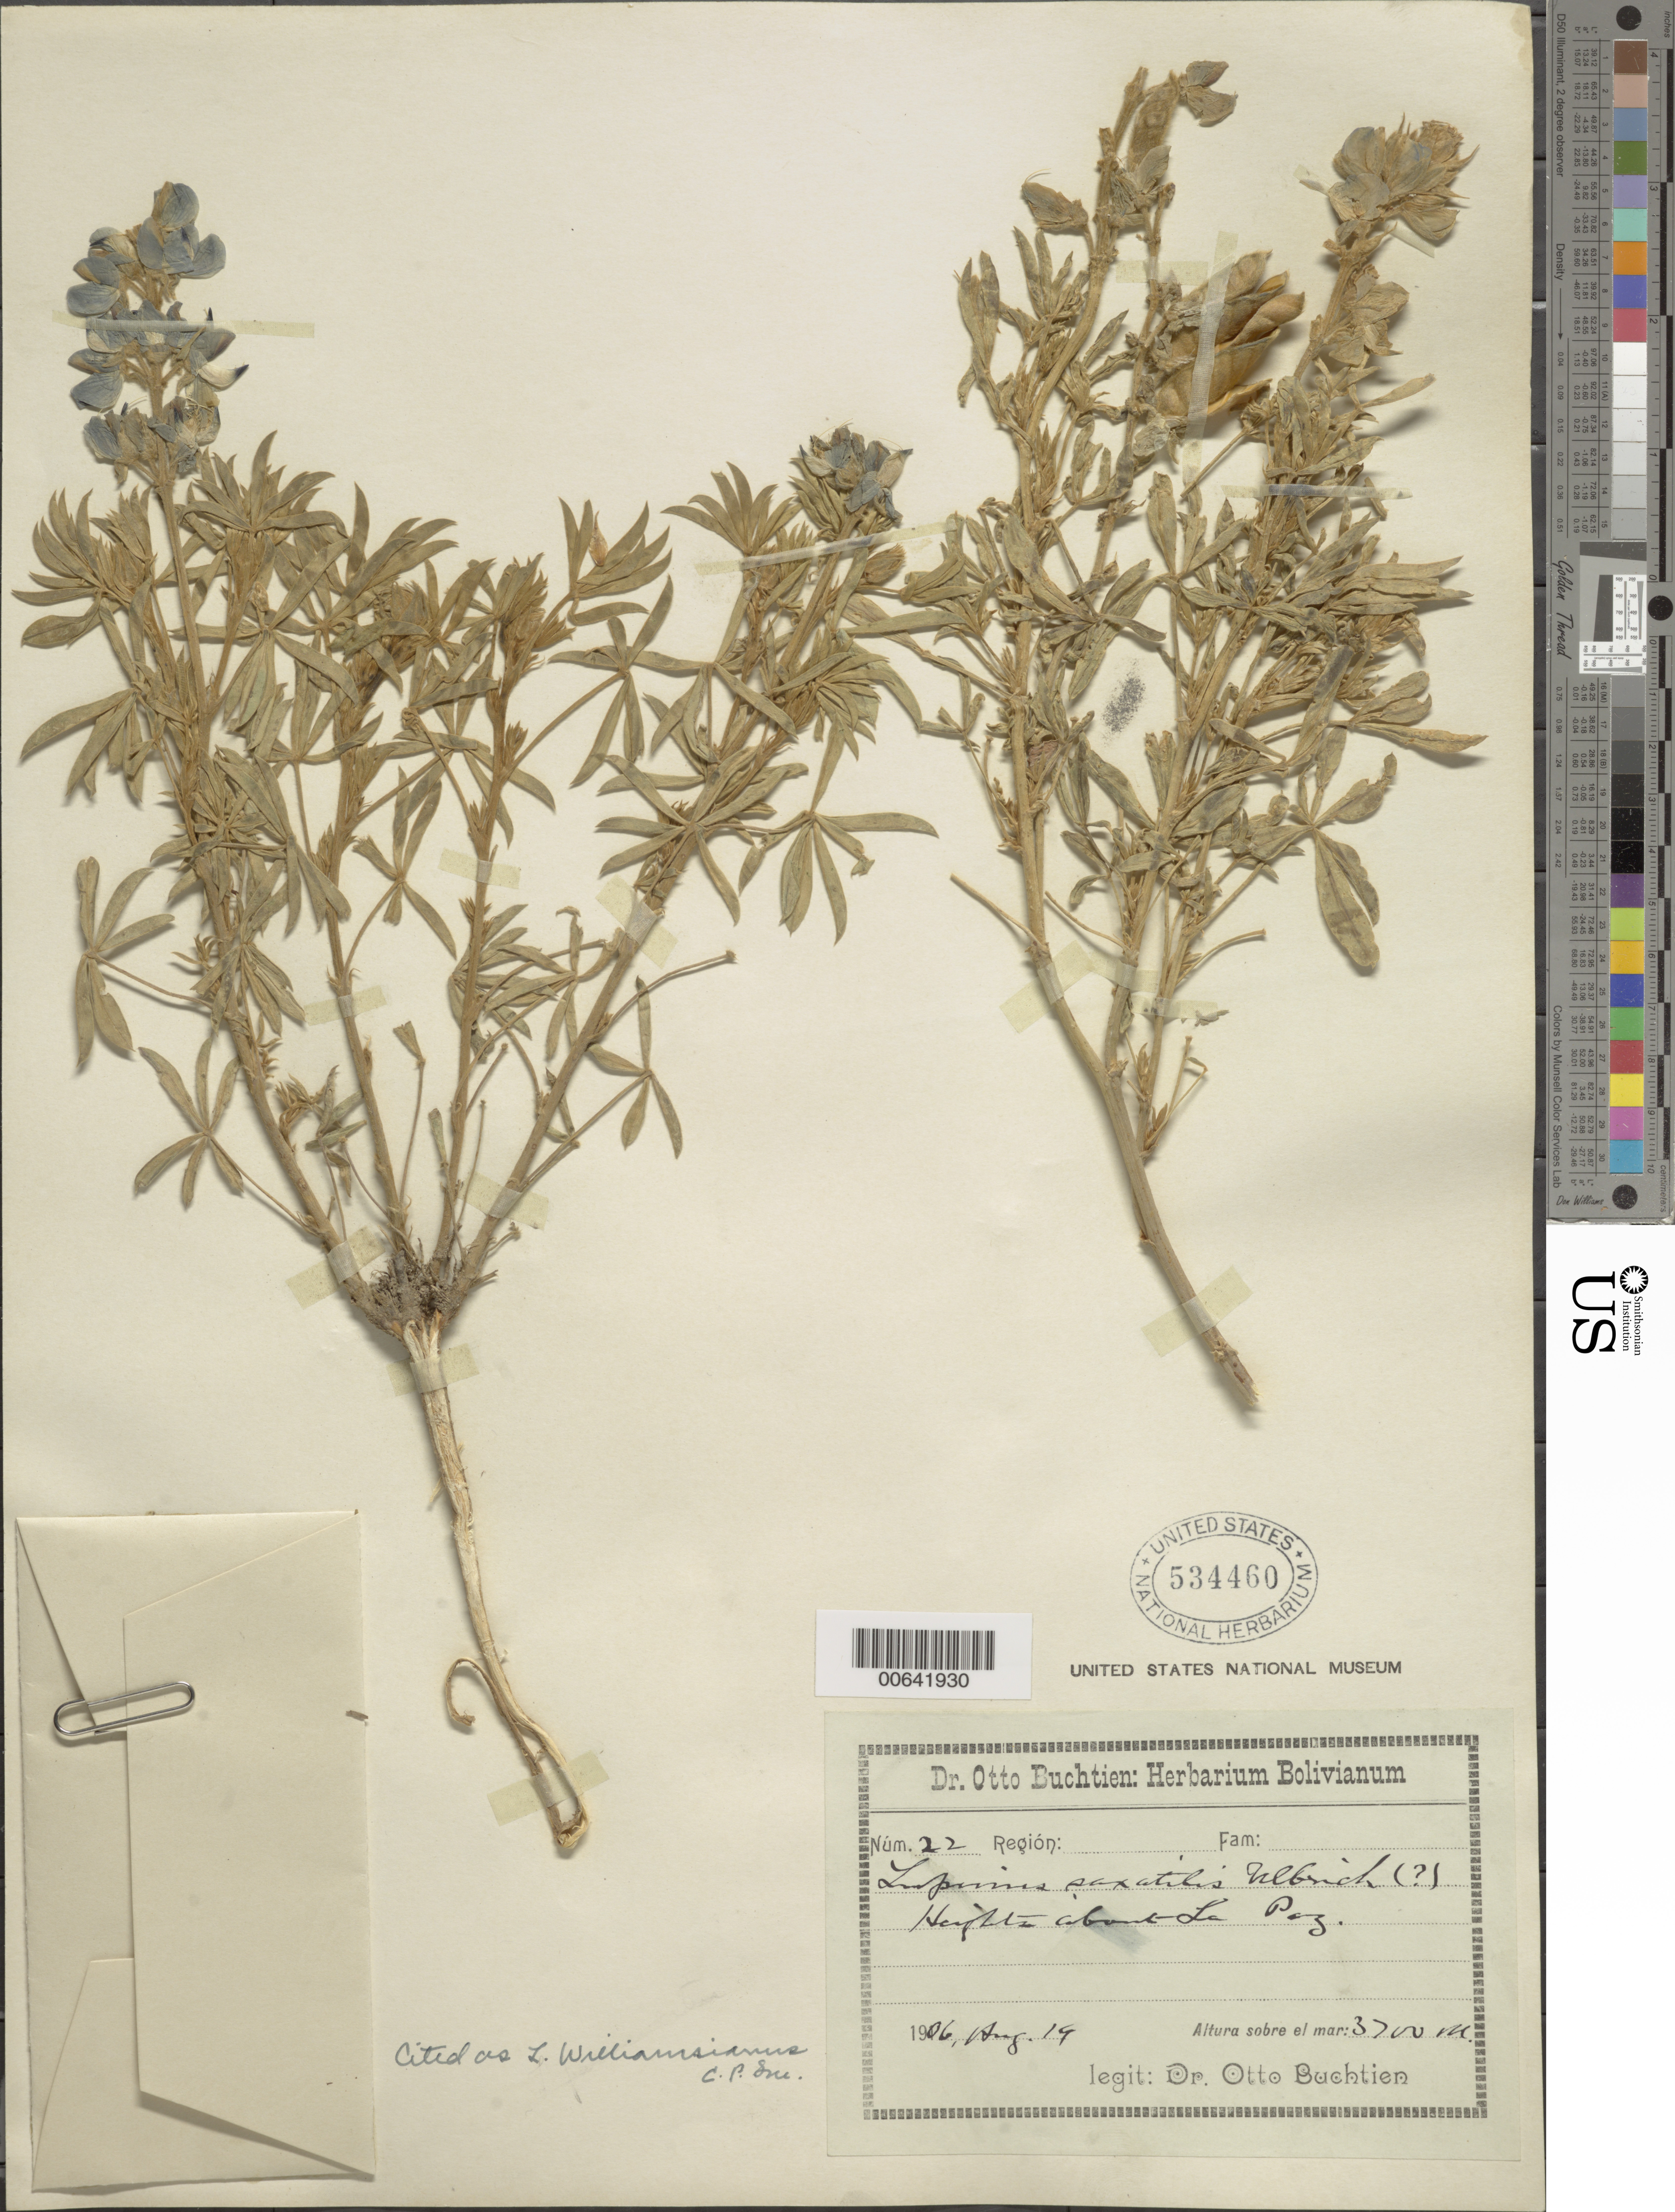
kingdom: Plantae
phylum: Tracheophyta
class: Magnoliopsida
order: Fabales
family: Fabaceae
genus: Lupinus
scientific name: Lupinus williamsianus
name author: C.P. Sm.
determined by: Smith, C. P.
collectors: O. Buchtien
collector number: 22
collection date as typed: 19 Aug 1906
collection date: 1906-08-19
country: Bolivia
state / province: La Paz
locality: Antracknes Pergachinga ?? (no se lee en la ficha)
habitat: Región Andina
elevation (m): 3700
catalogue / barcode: US 534460